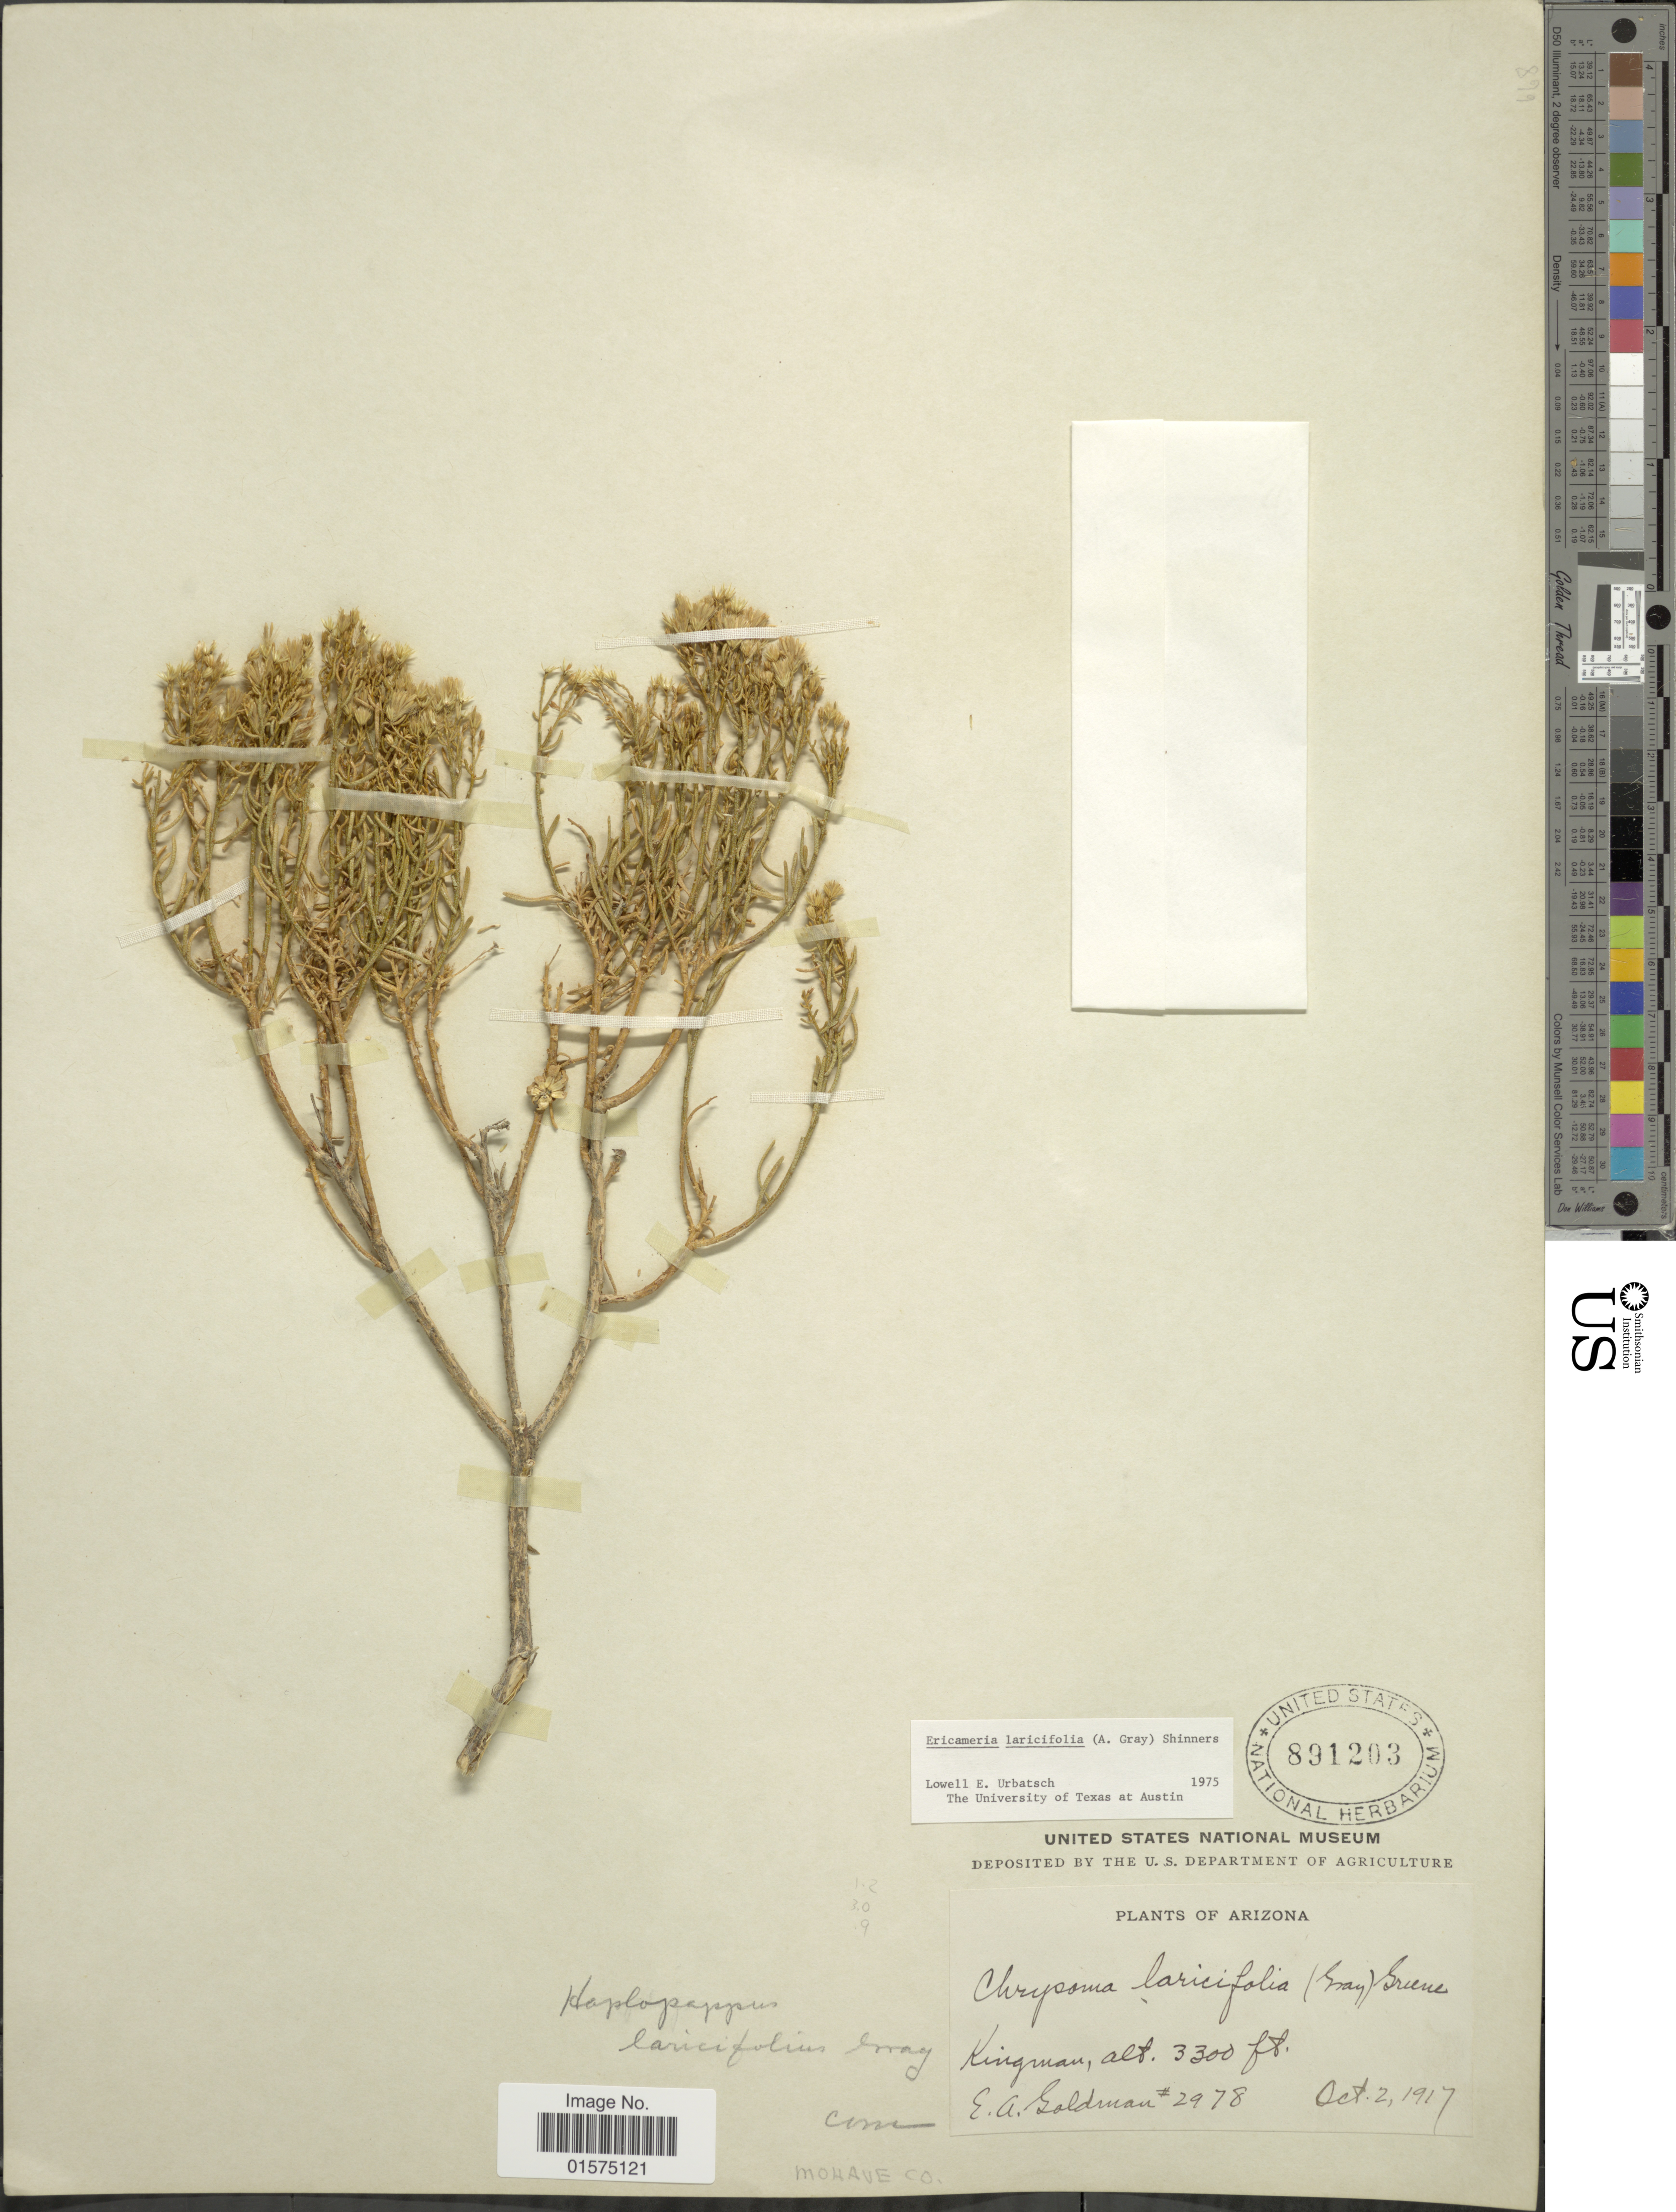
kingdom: Plantae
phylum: Tracheophyta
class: Magnoliopsida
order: Asterales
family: Asteraceae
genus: Ericameria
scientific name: Ericameria laricifolia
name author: (A. Gray) Shinners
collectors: E. A. Goldman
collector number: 2978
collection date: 1917-10-02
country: United States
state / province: Arizona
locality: Kingman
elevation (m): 1006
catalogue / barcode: US 891203